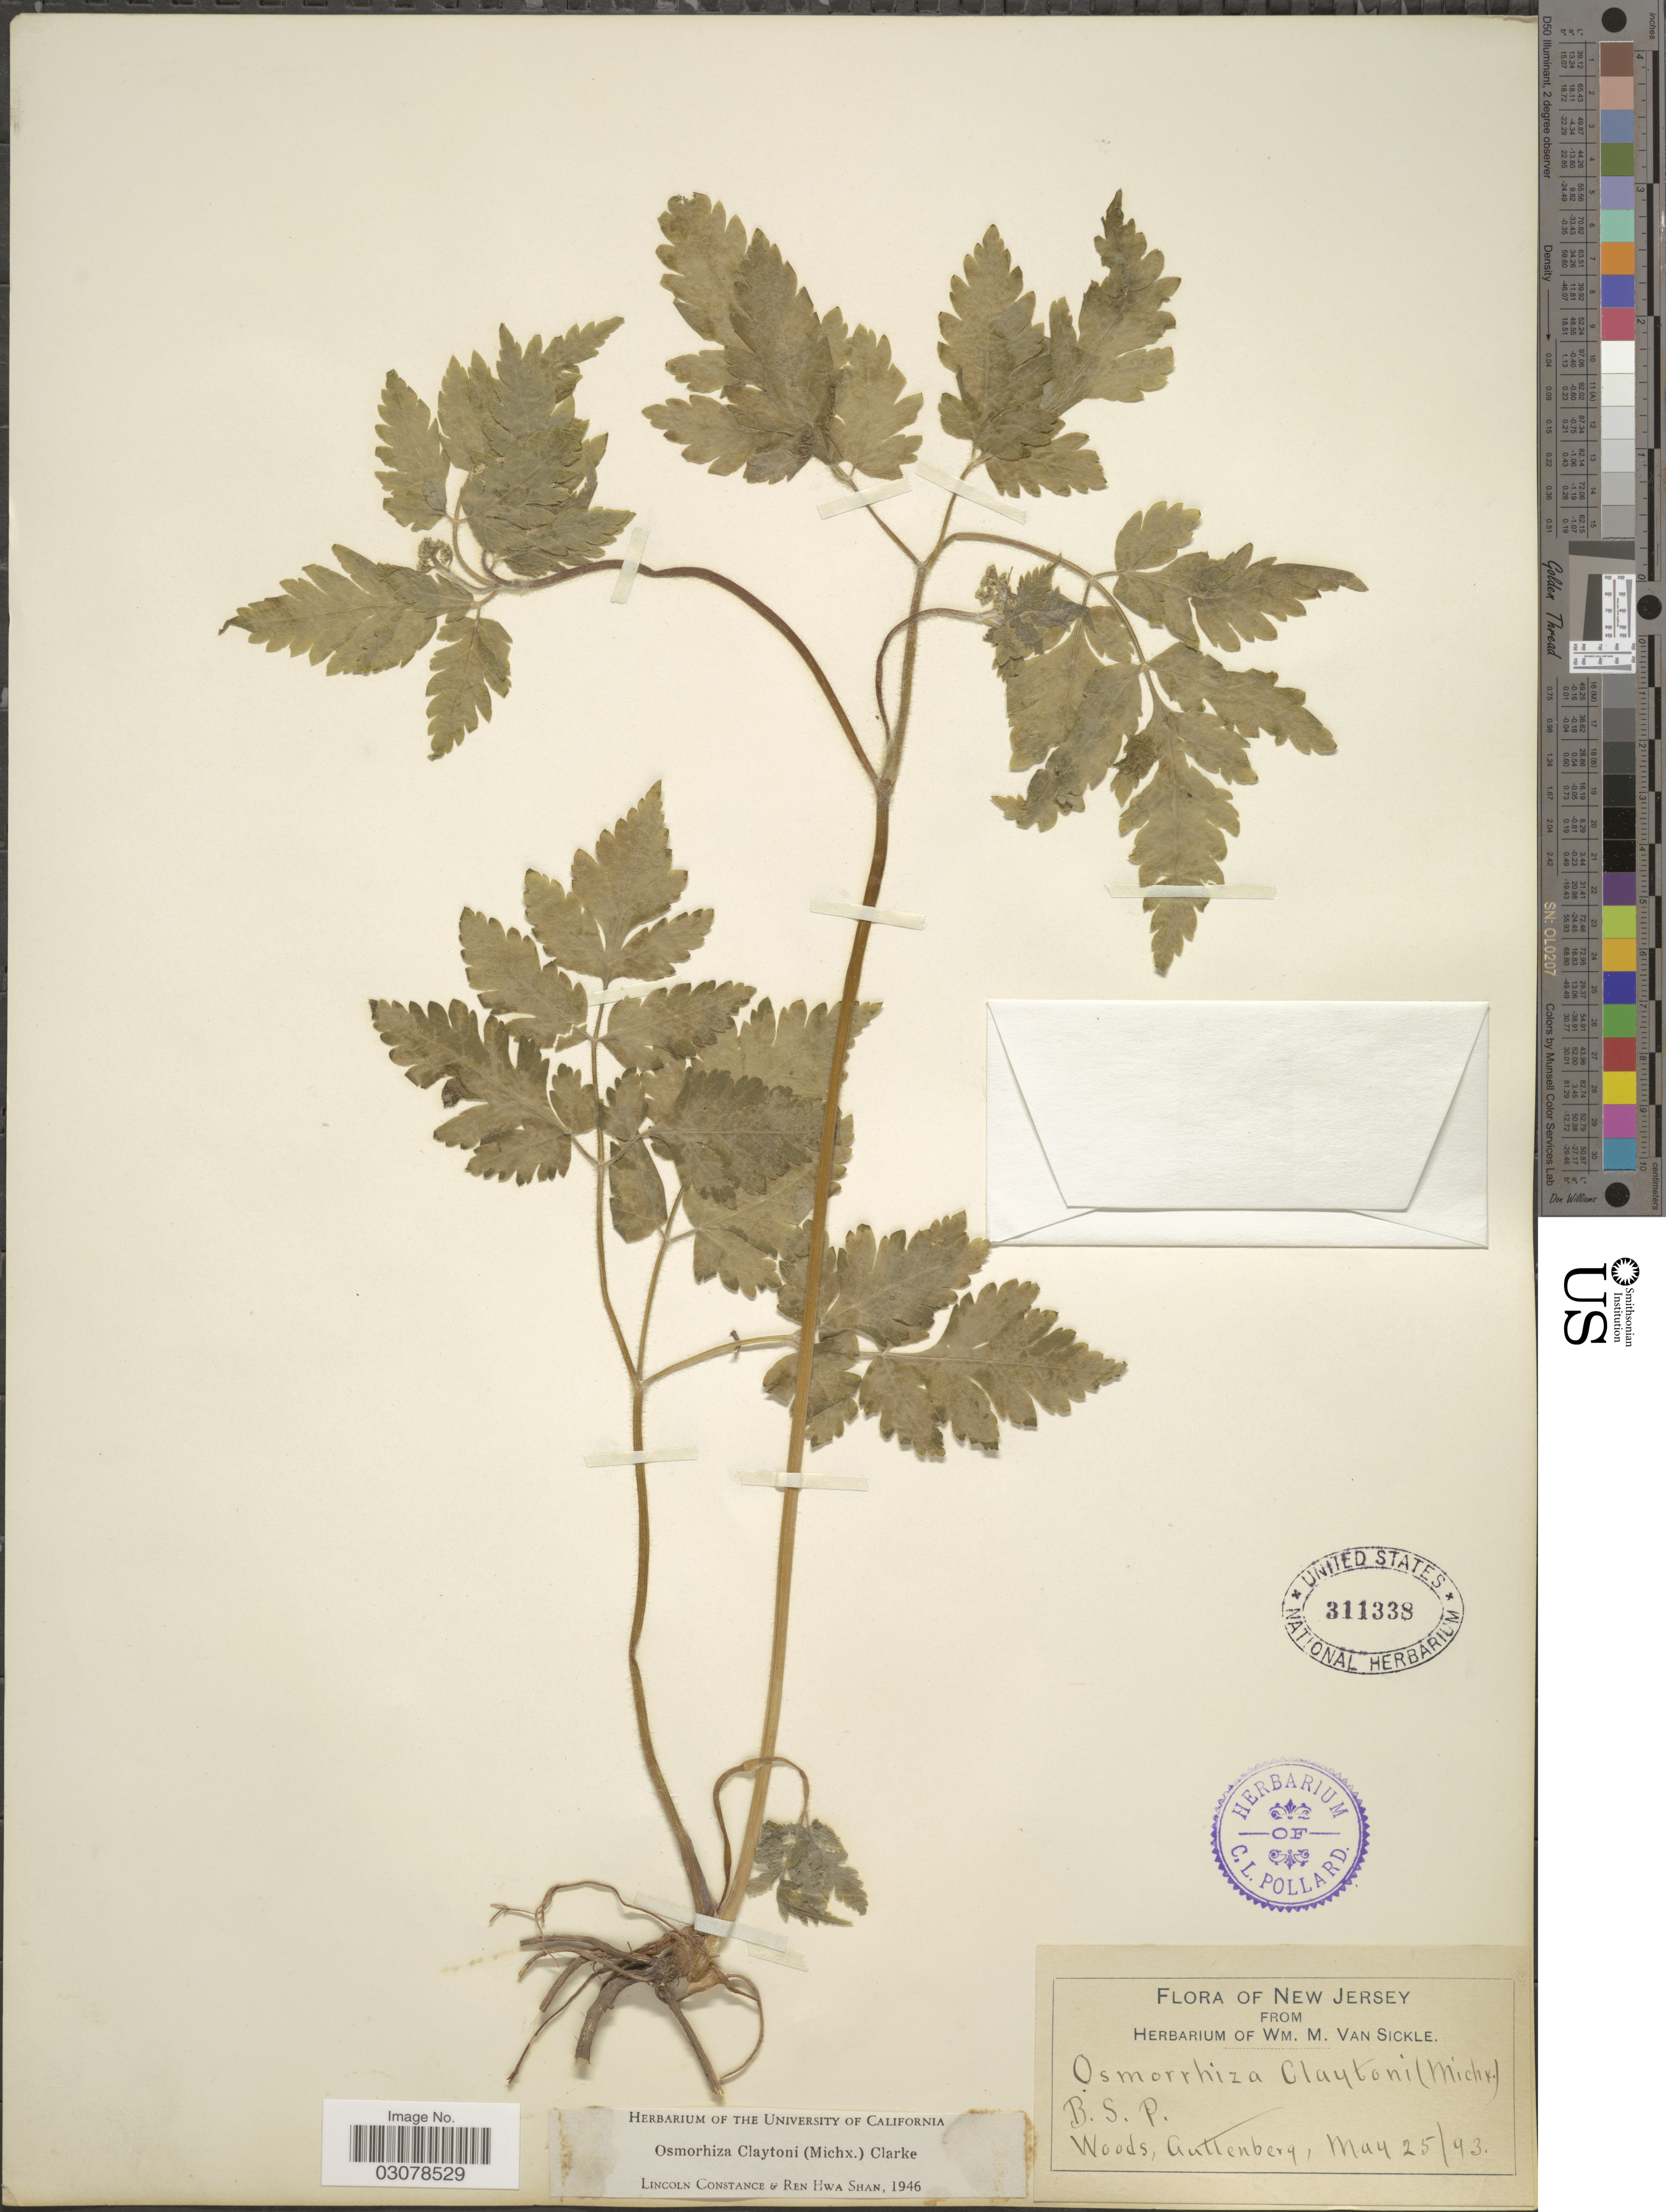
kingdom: Plantae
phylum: Tracheophyta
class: Magnoliopsida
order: Apiales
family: Apiaceae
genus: Osmorhiza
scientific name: Osmorhiza claytonii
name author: (Michx.) C.B. Clarke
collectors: ex herb. Wm. M. Van Sickle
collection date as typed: Transcribed d/m/y: 25/5/93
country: United States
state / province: New Jersey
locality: Woods, Cuttenberg.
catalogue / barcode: US 311338